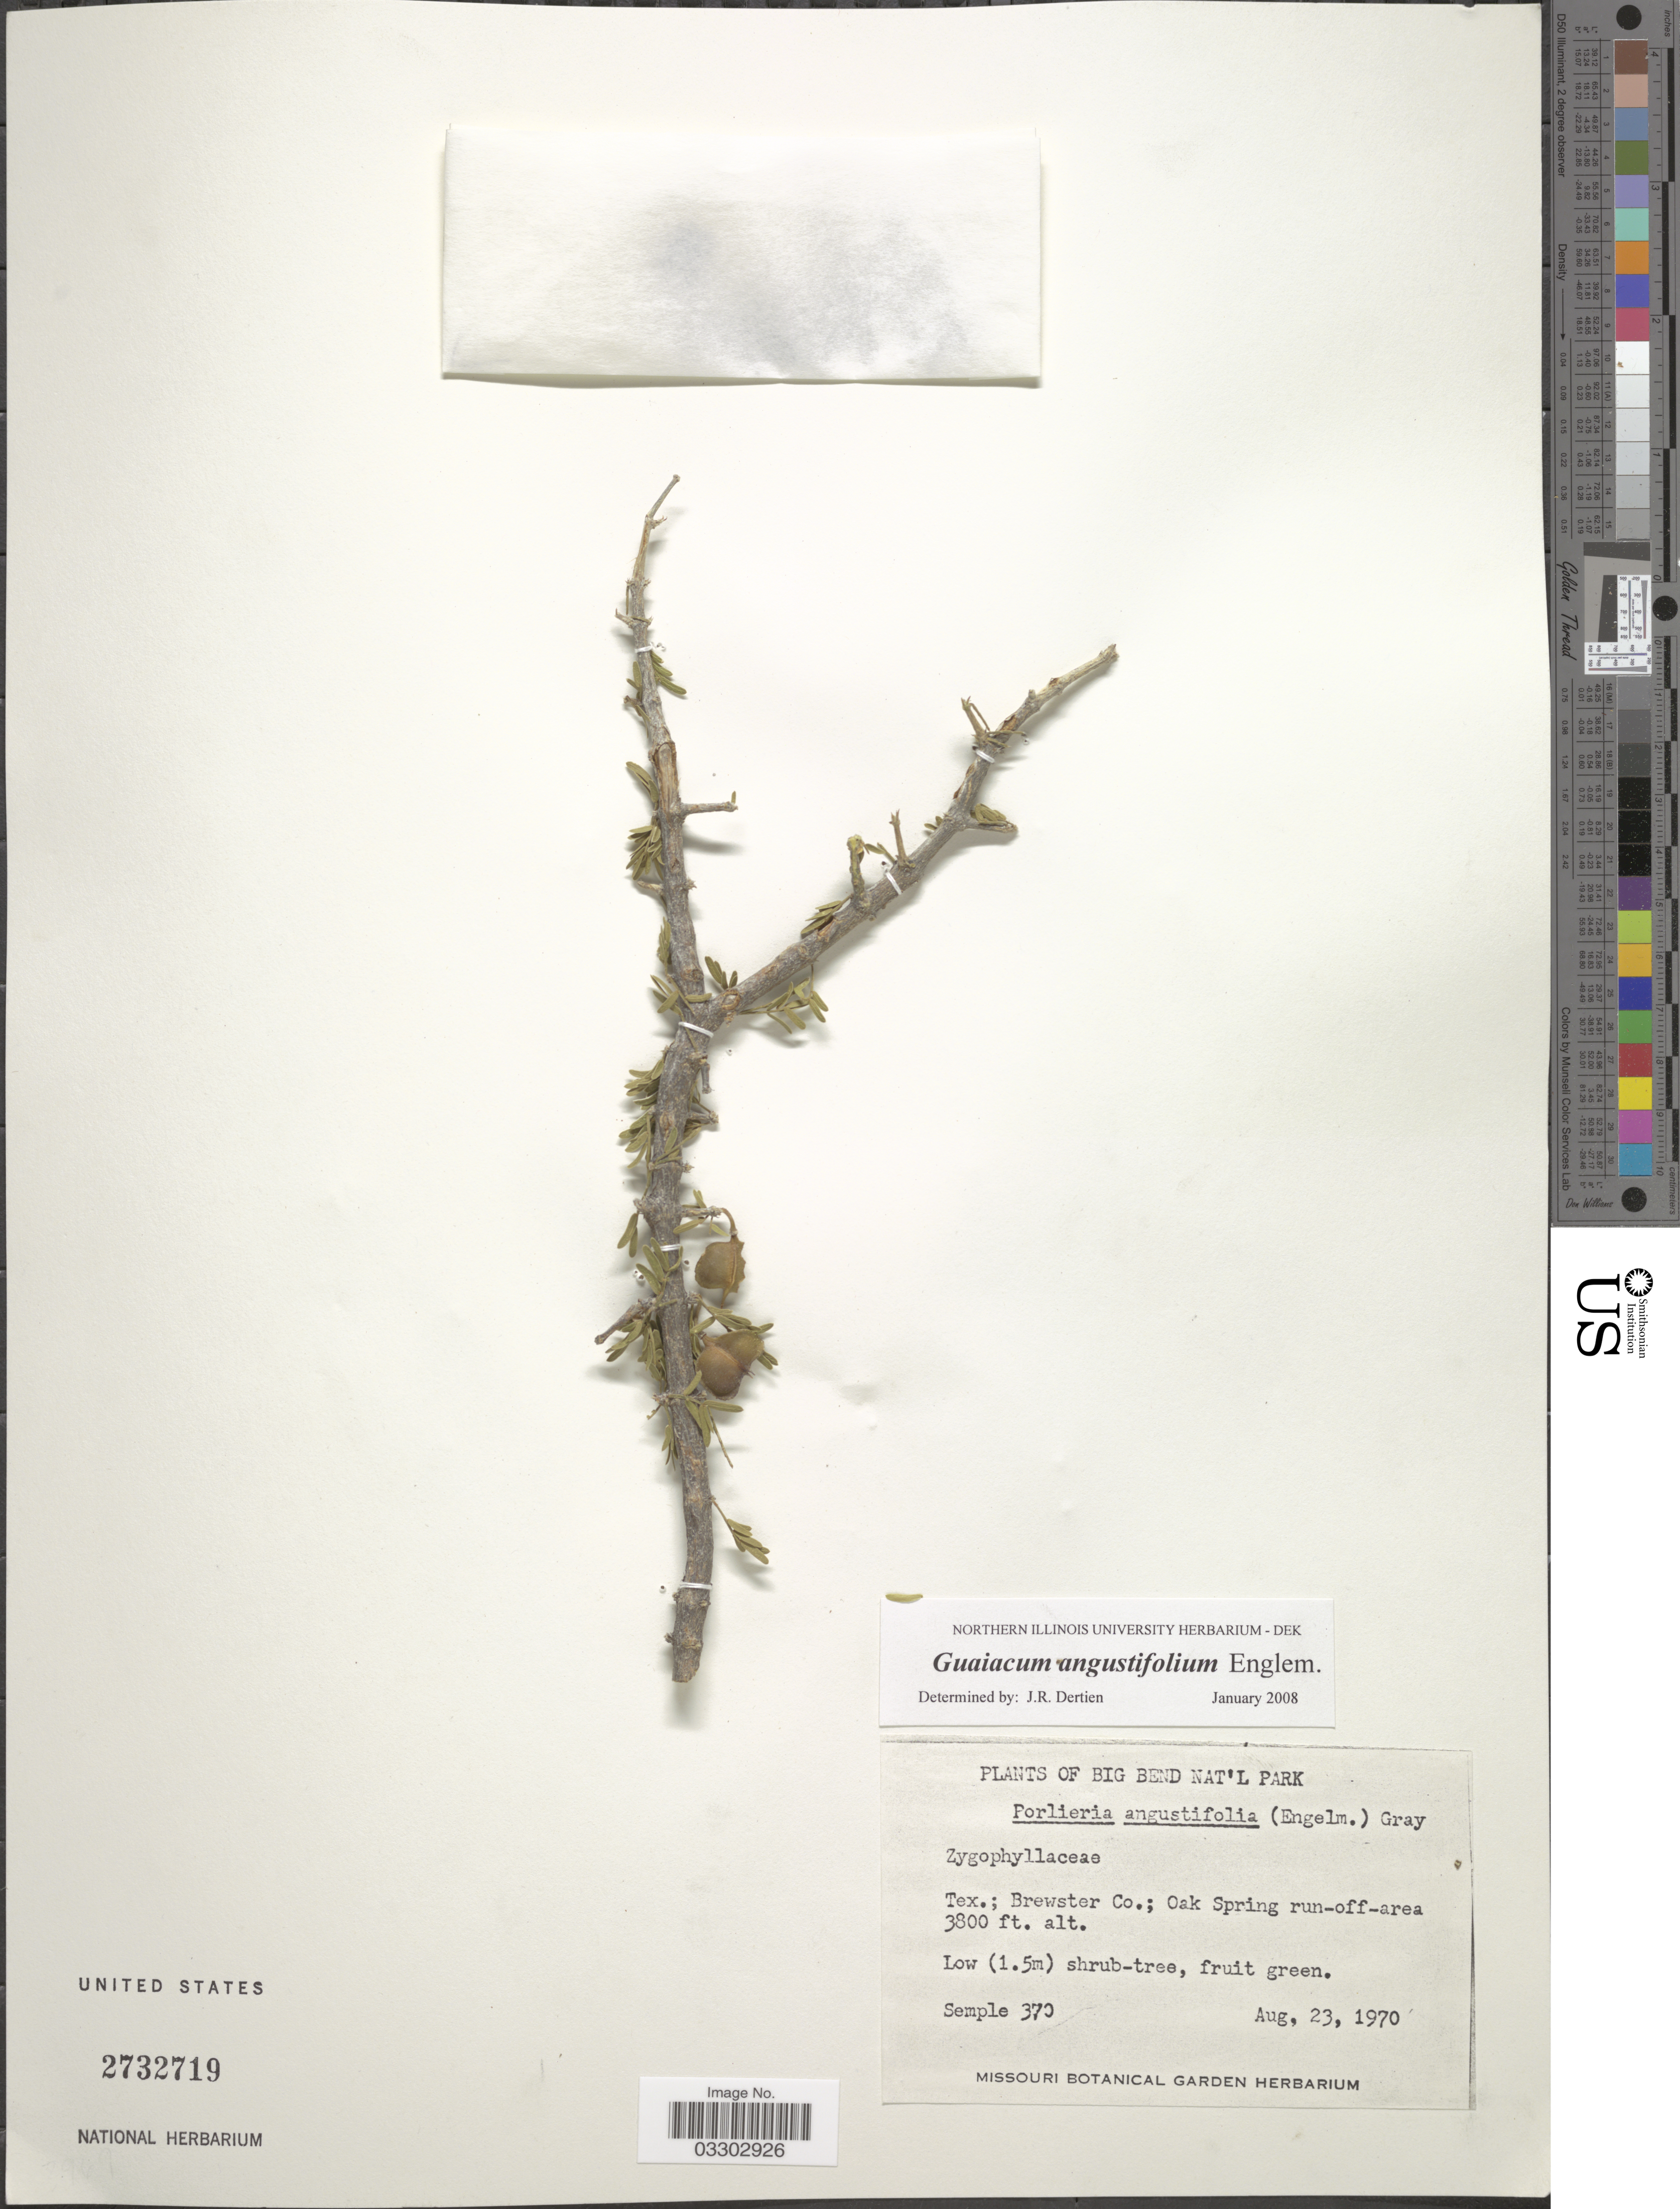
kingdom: Plantae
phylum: Tracheophyta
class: Magnoliopsida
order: Zygophyllales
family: Zygophyllaceae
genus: Guaiacum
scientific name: Guaiacum angustifolium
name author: Engelm.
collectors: Semple, --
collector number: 370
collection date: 1970-08-23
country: United States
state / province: Texas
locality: Big Bend Nat'l Park. Brewster Co.; Oak Spring run-off-area.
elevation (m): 1158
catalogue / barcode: US 2732719